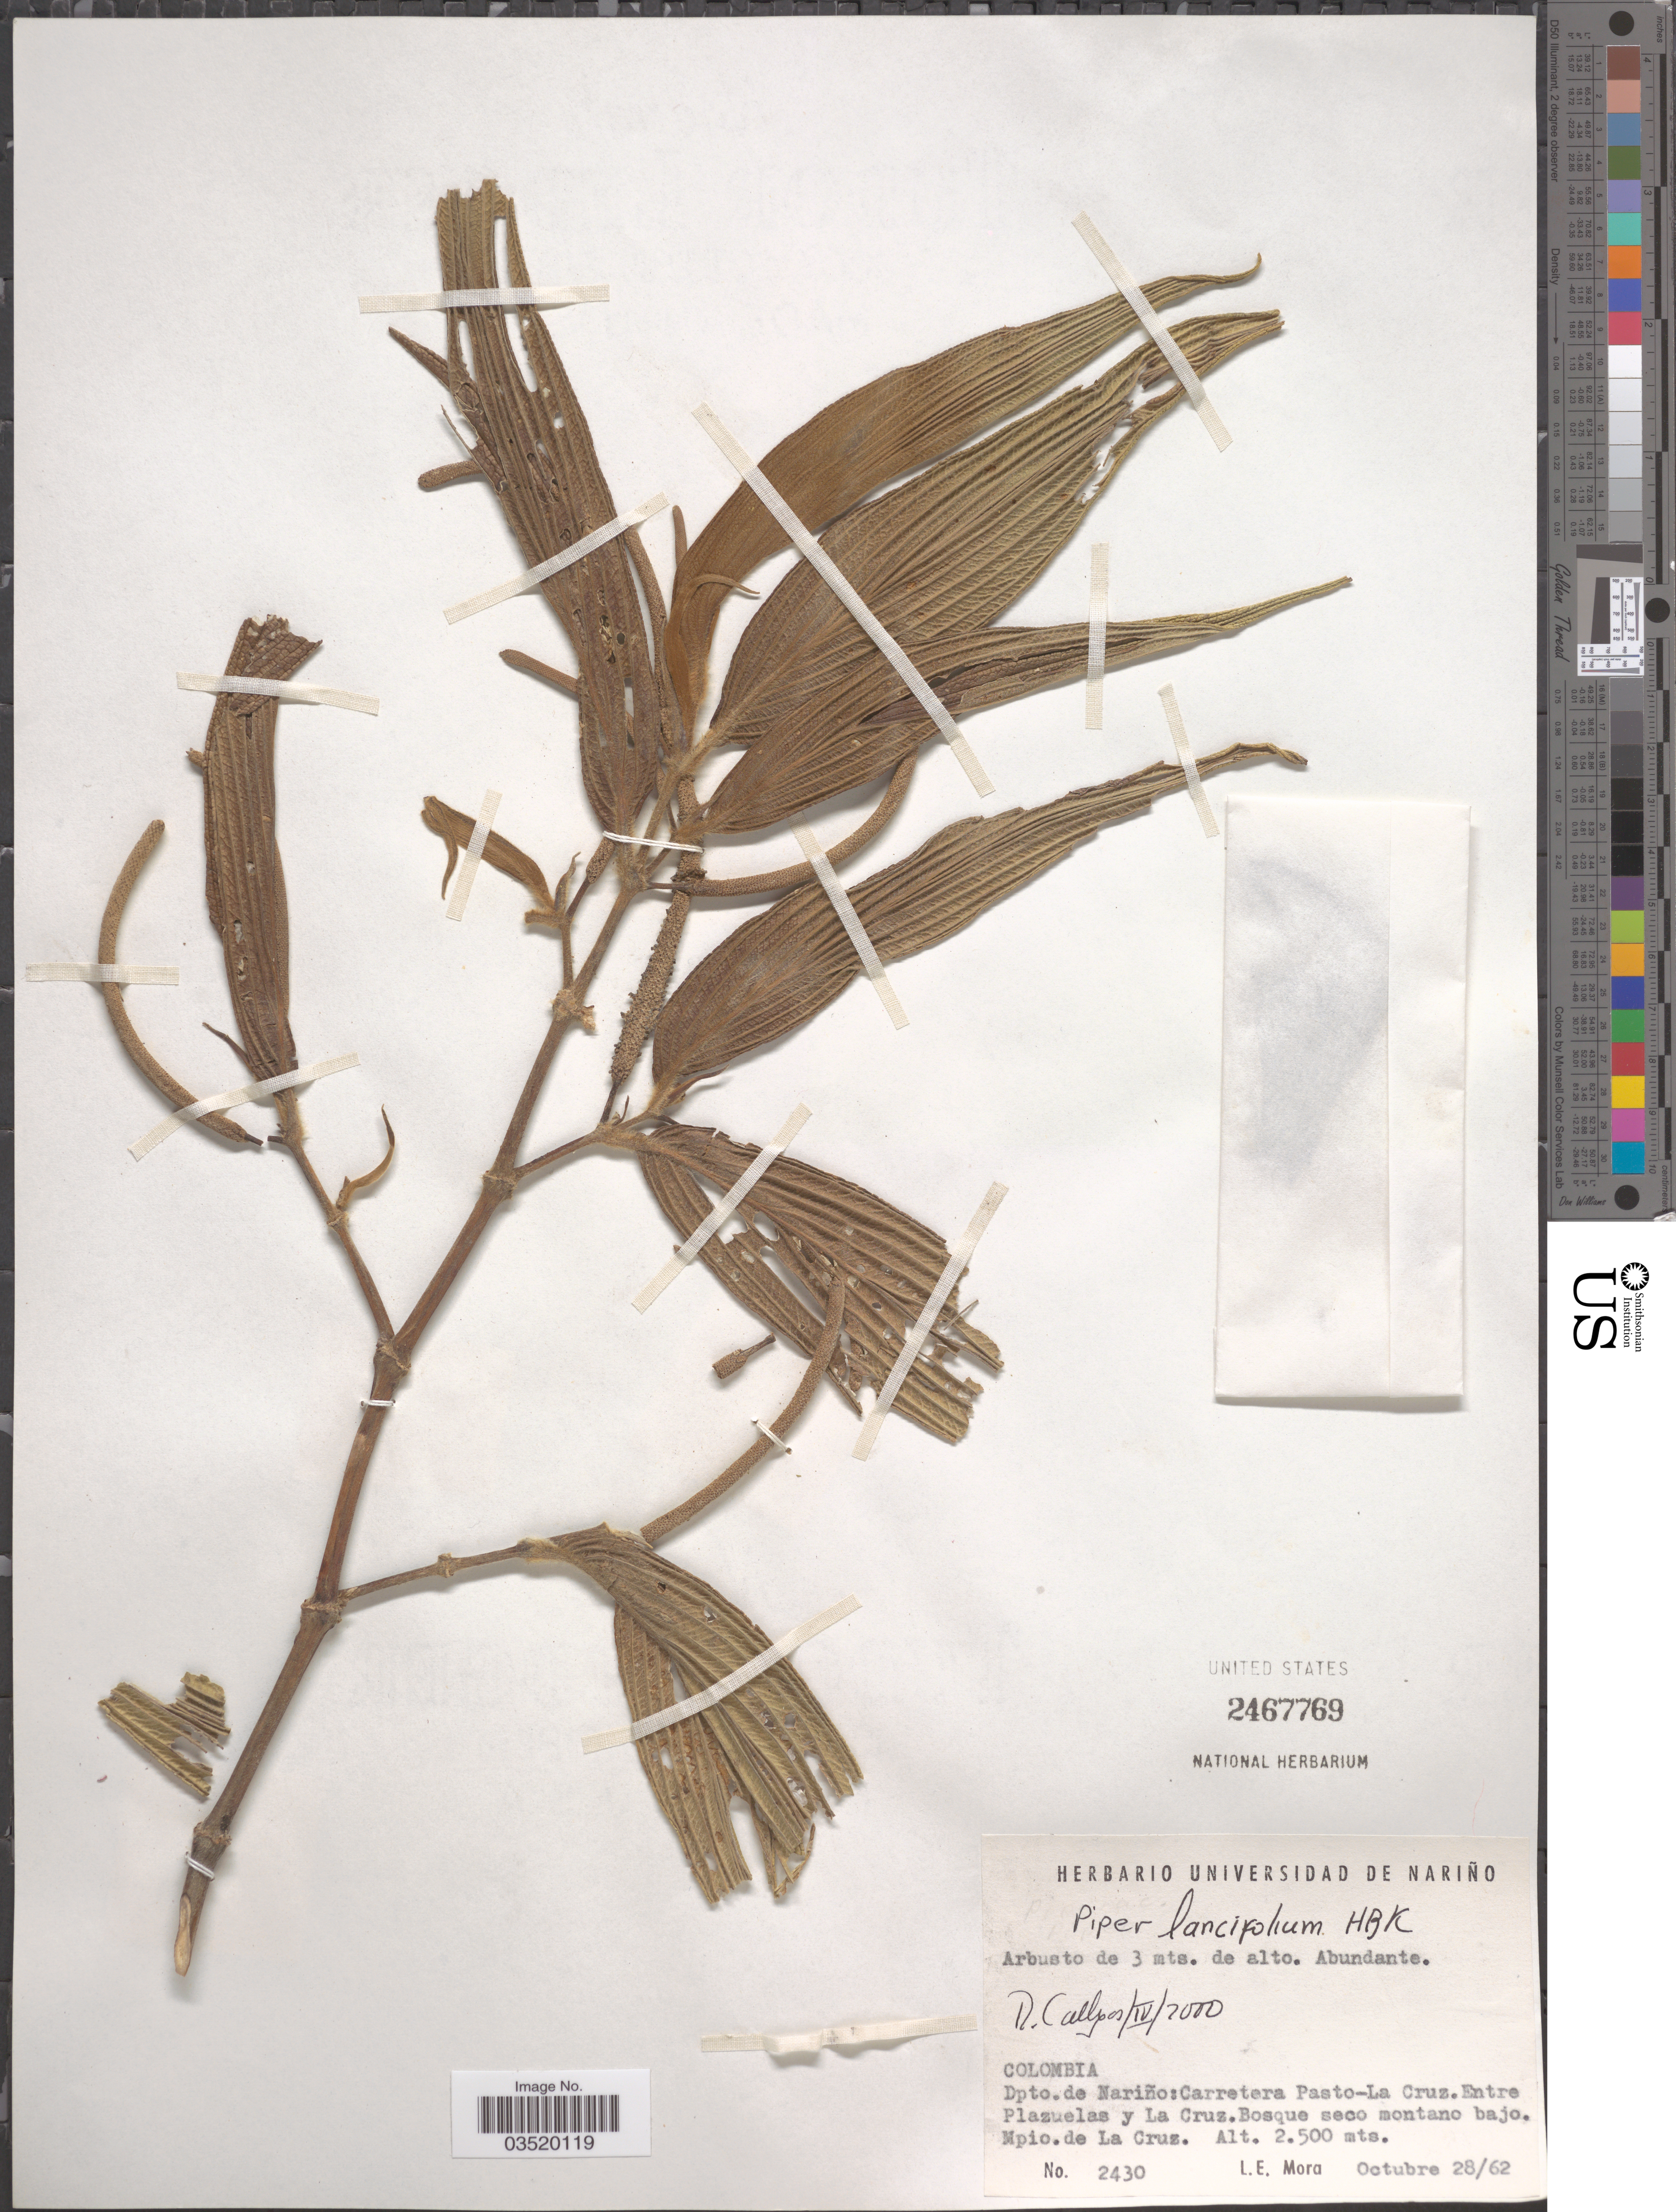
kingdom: Plantae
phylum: Tracheophyta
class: Magnoliopsida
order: Piperales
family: Piperaceae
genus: Piper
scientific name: Piper lanceifolium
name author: Kunth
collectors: L. Mora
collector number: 2430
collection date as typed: Transcribed d/m/y: 28/10/62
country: Colombia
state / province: Nariño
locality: Dpto. de Nariño: Carretera Pasto-La Cruz. Entre Plazuelas y La Cruz. Bosque seco montano bajo. Mpio. de La Cruz.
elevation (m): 2500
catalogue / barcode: US 2467769